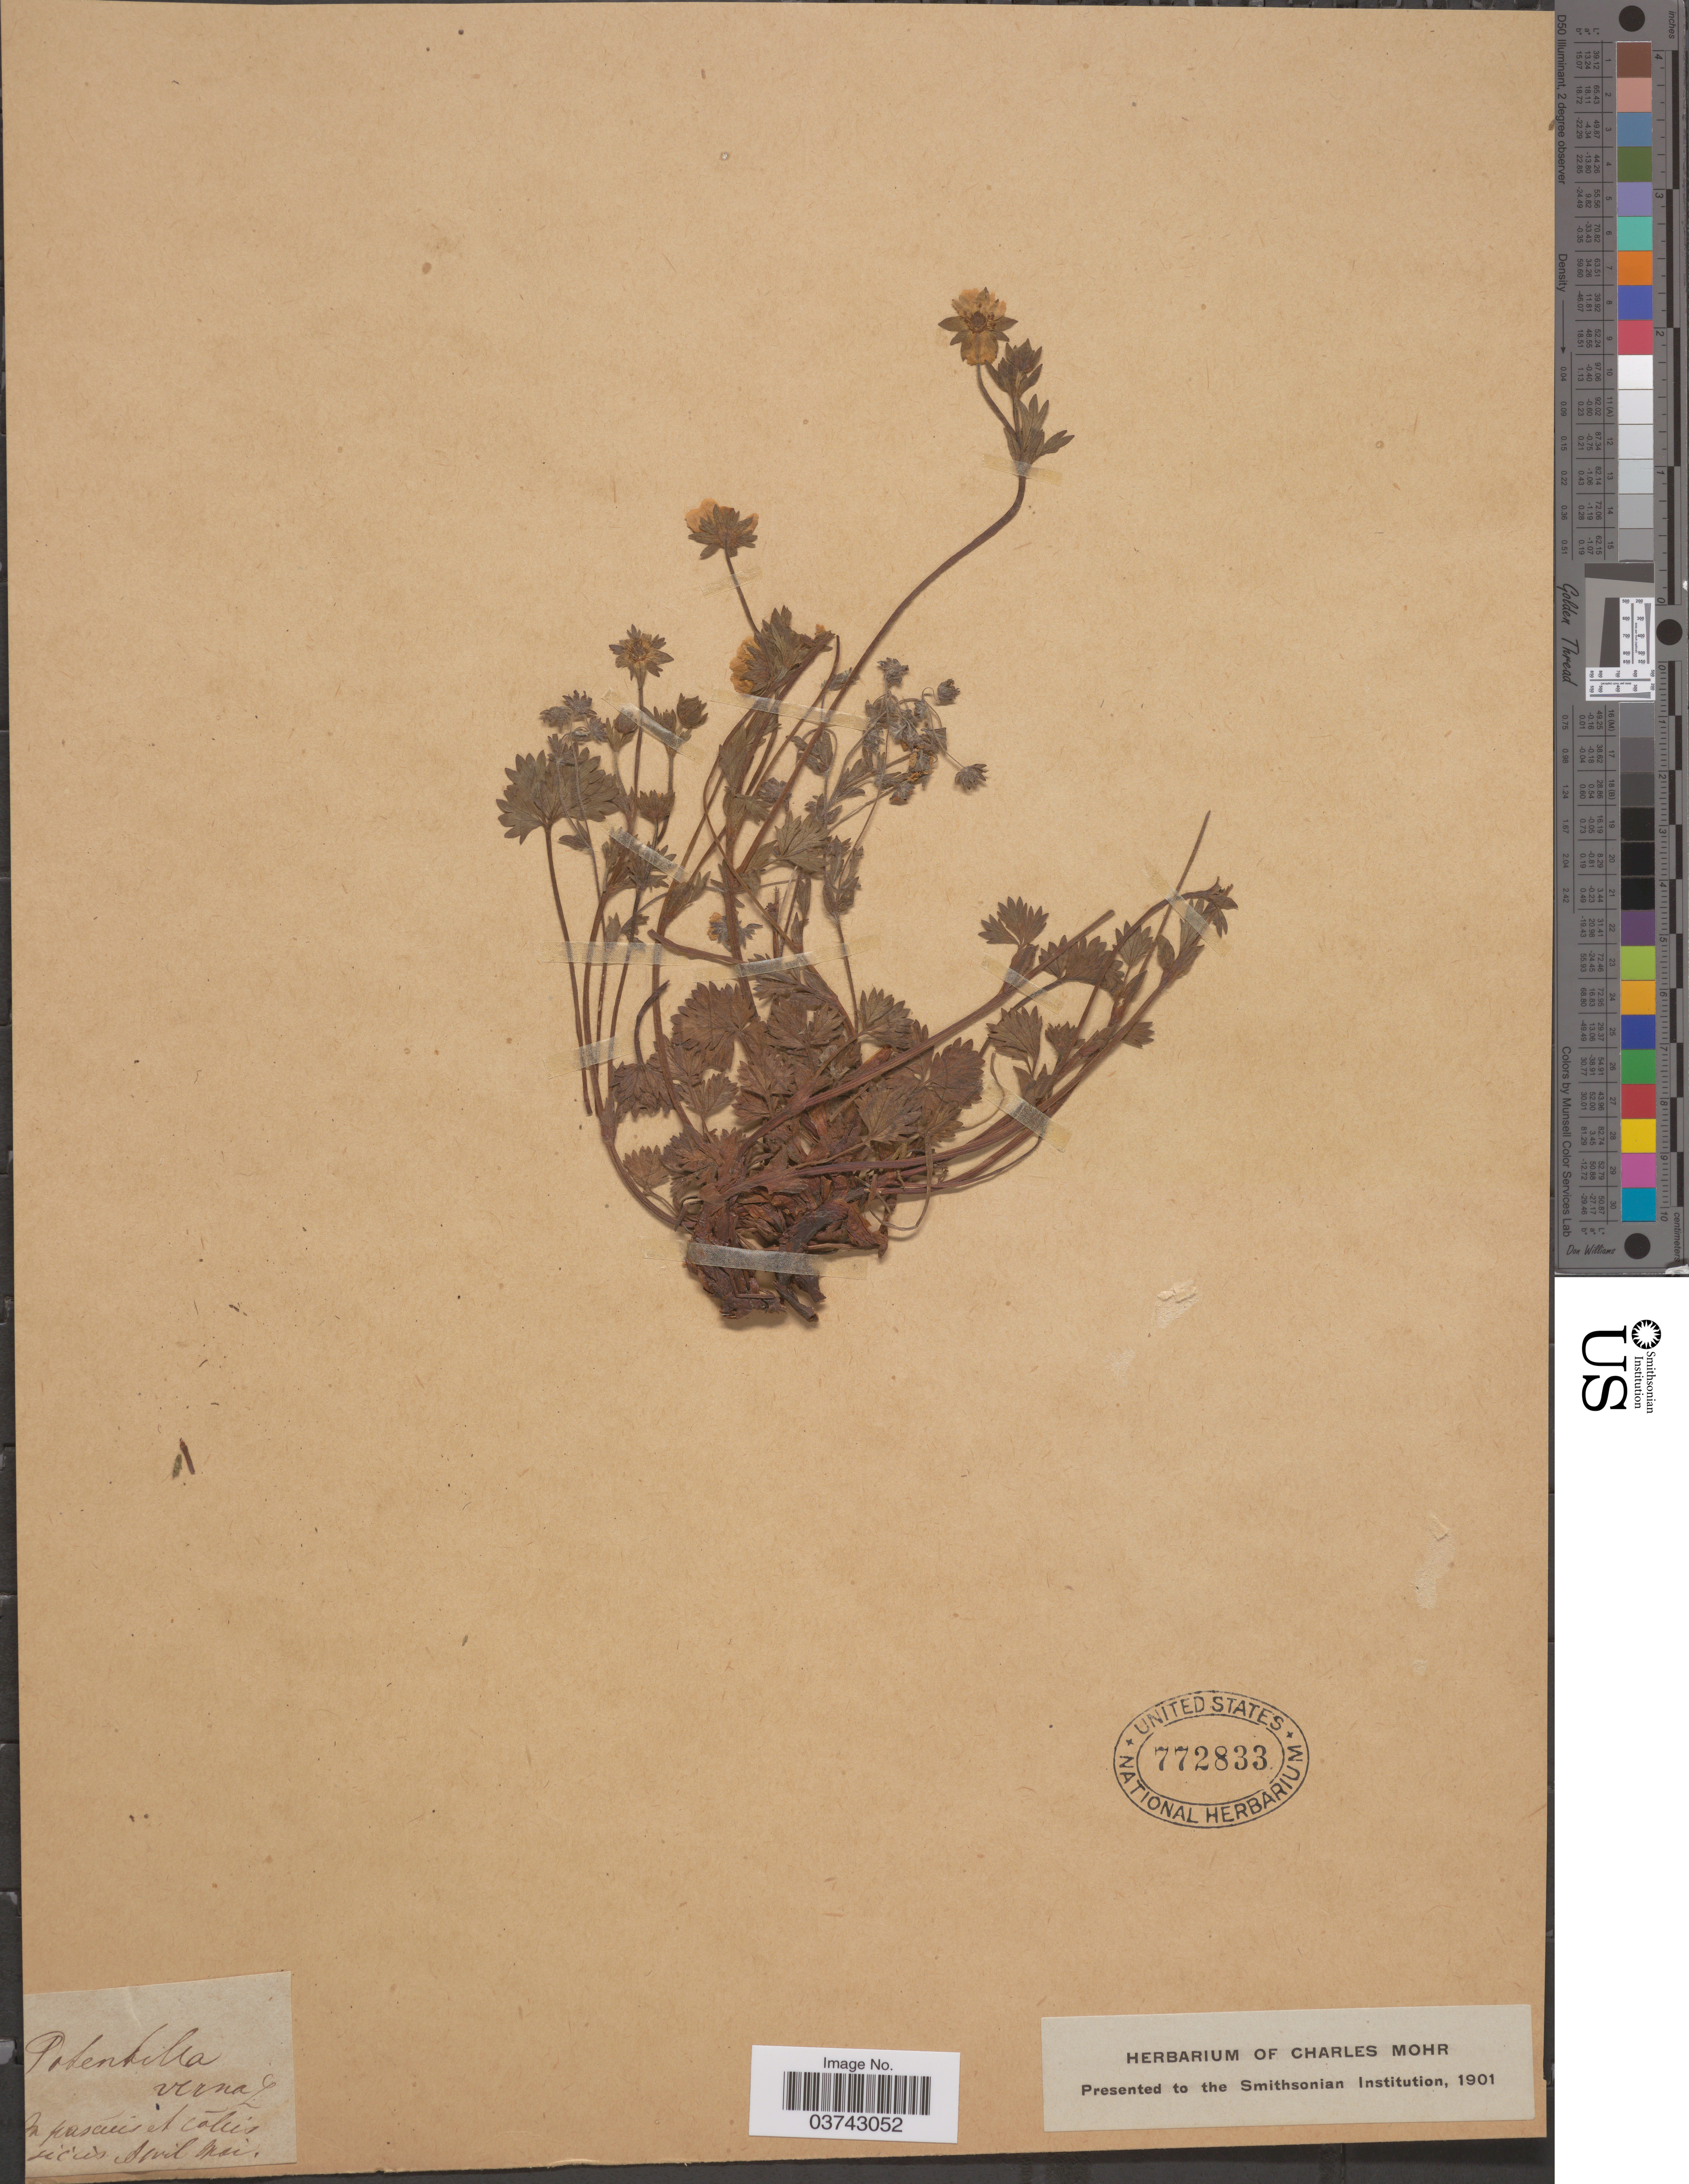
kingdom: Plantae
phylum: Tracheophyta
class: Magnoliopsida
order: Rosales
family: Rosaceae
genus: Potentilla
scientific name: Potentilla verna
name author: L.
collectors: ex herb. Charles Mohr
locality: In pascuis et calcis [interpreted] siccis.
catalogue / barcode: US 772833